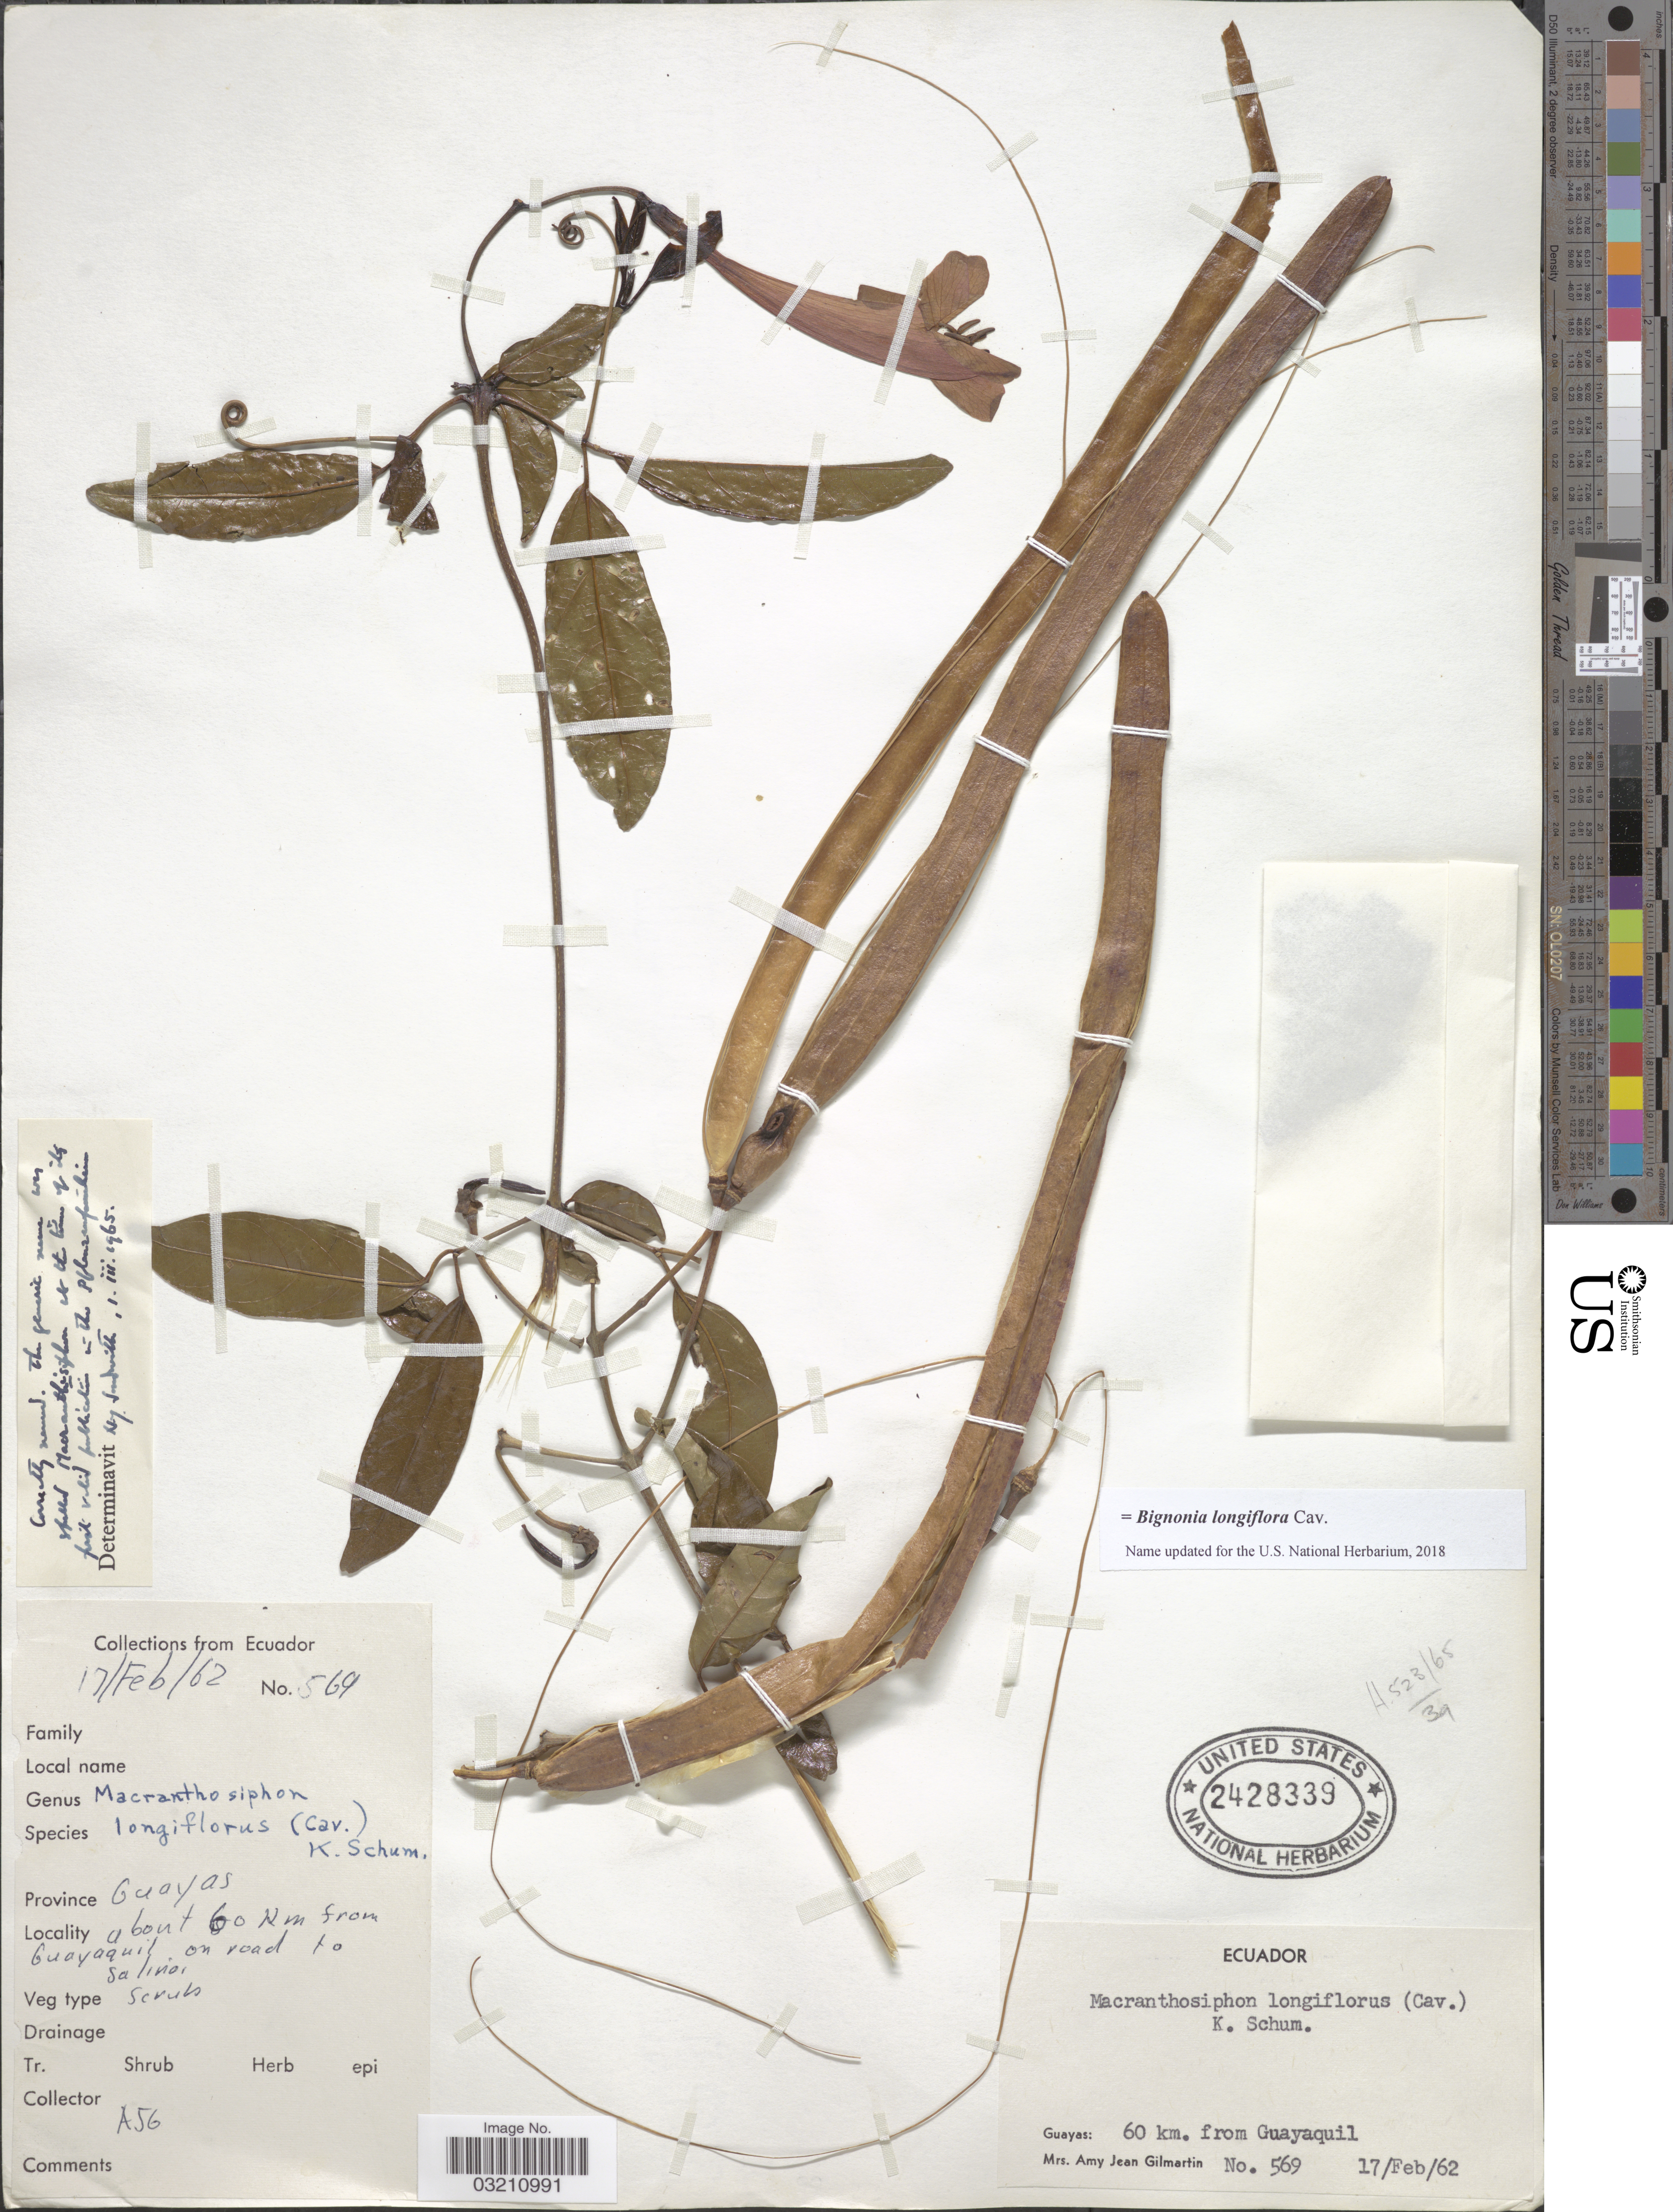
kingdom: Plantae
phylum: Tracheophyta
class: Magnoliopsida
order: Lamiales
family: Bignoniaceae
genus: Bignonia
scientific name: Bignonia longiflora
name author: Cav.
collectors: A. J. Gilmartin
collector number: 569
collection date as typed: Transcribed d/m/y: 17/2/62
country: Ecuador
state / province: Guayas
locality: About 60 km. from Guayaquil, on road to Salina.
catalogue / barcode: US 2428339